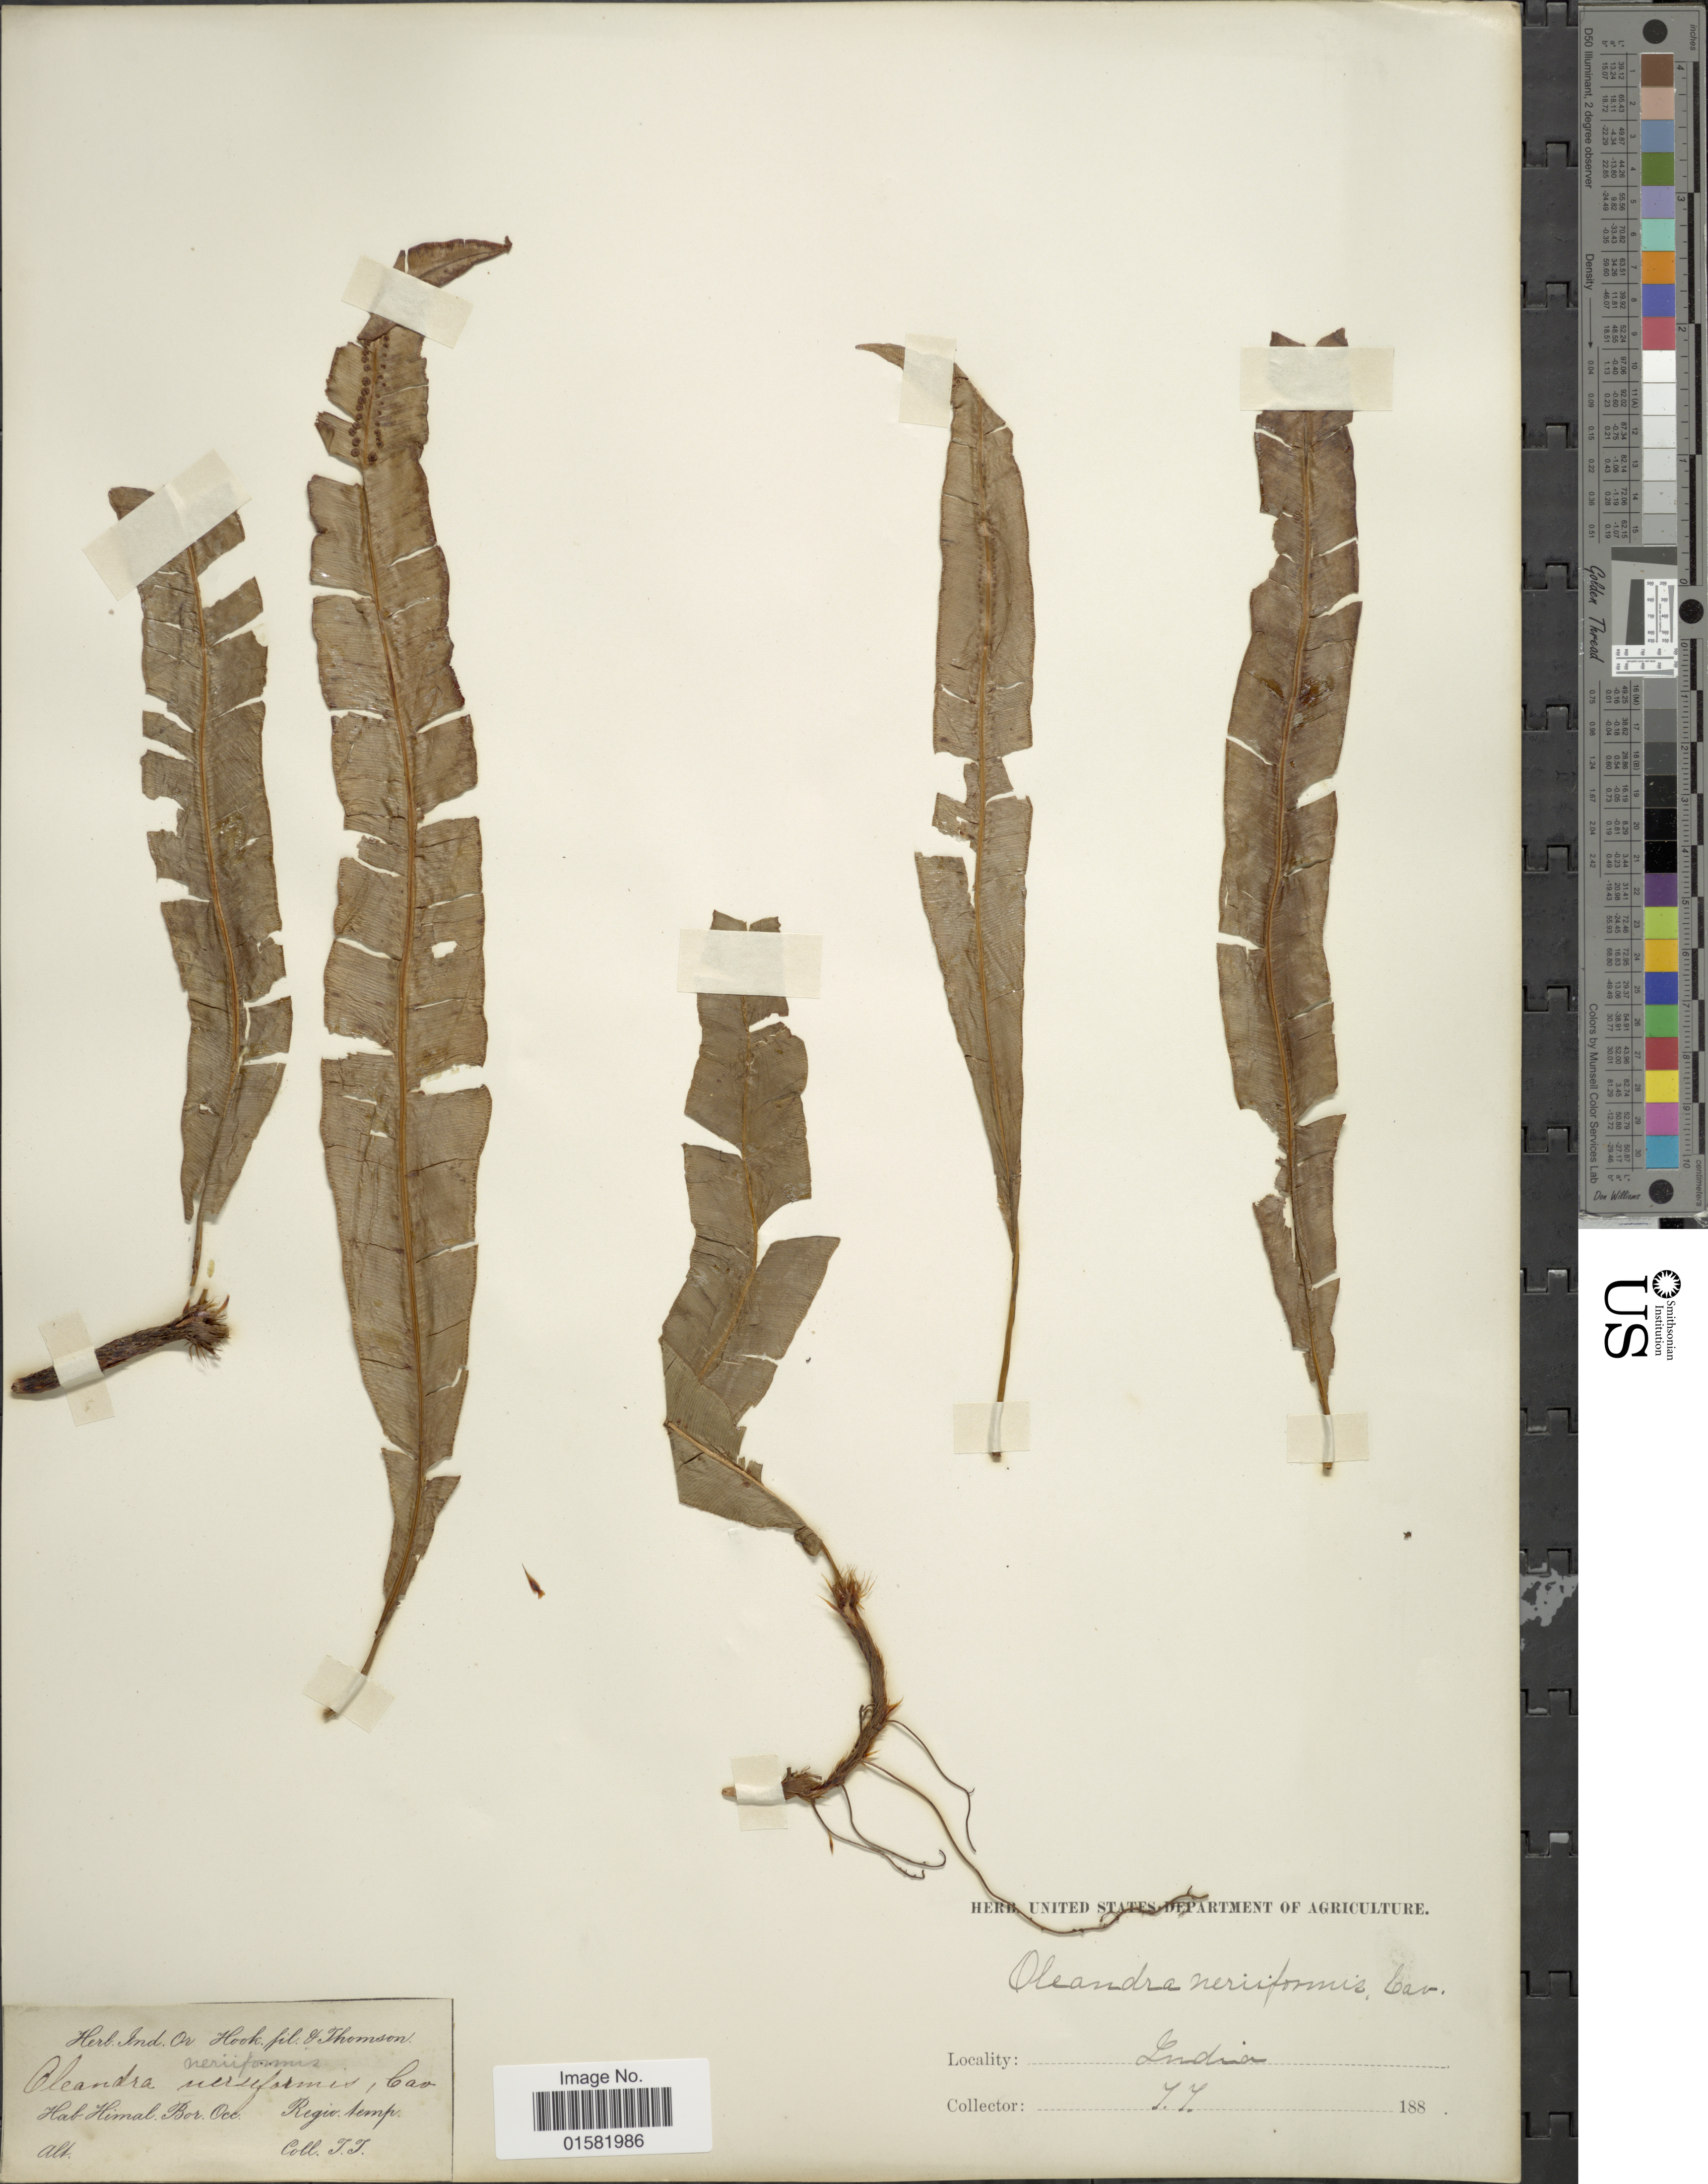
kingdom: Plantae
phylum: Tracheophyta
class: Polypodiopsida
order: Polypodiales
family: Oleandraceae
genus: Oleandra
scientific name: Oleandra neriiformis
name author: Cav.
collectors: T. Thomson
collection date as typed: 188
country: India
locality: Inida, Himal, Bor. Ocy.Regio . temp.